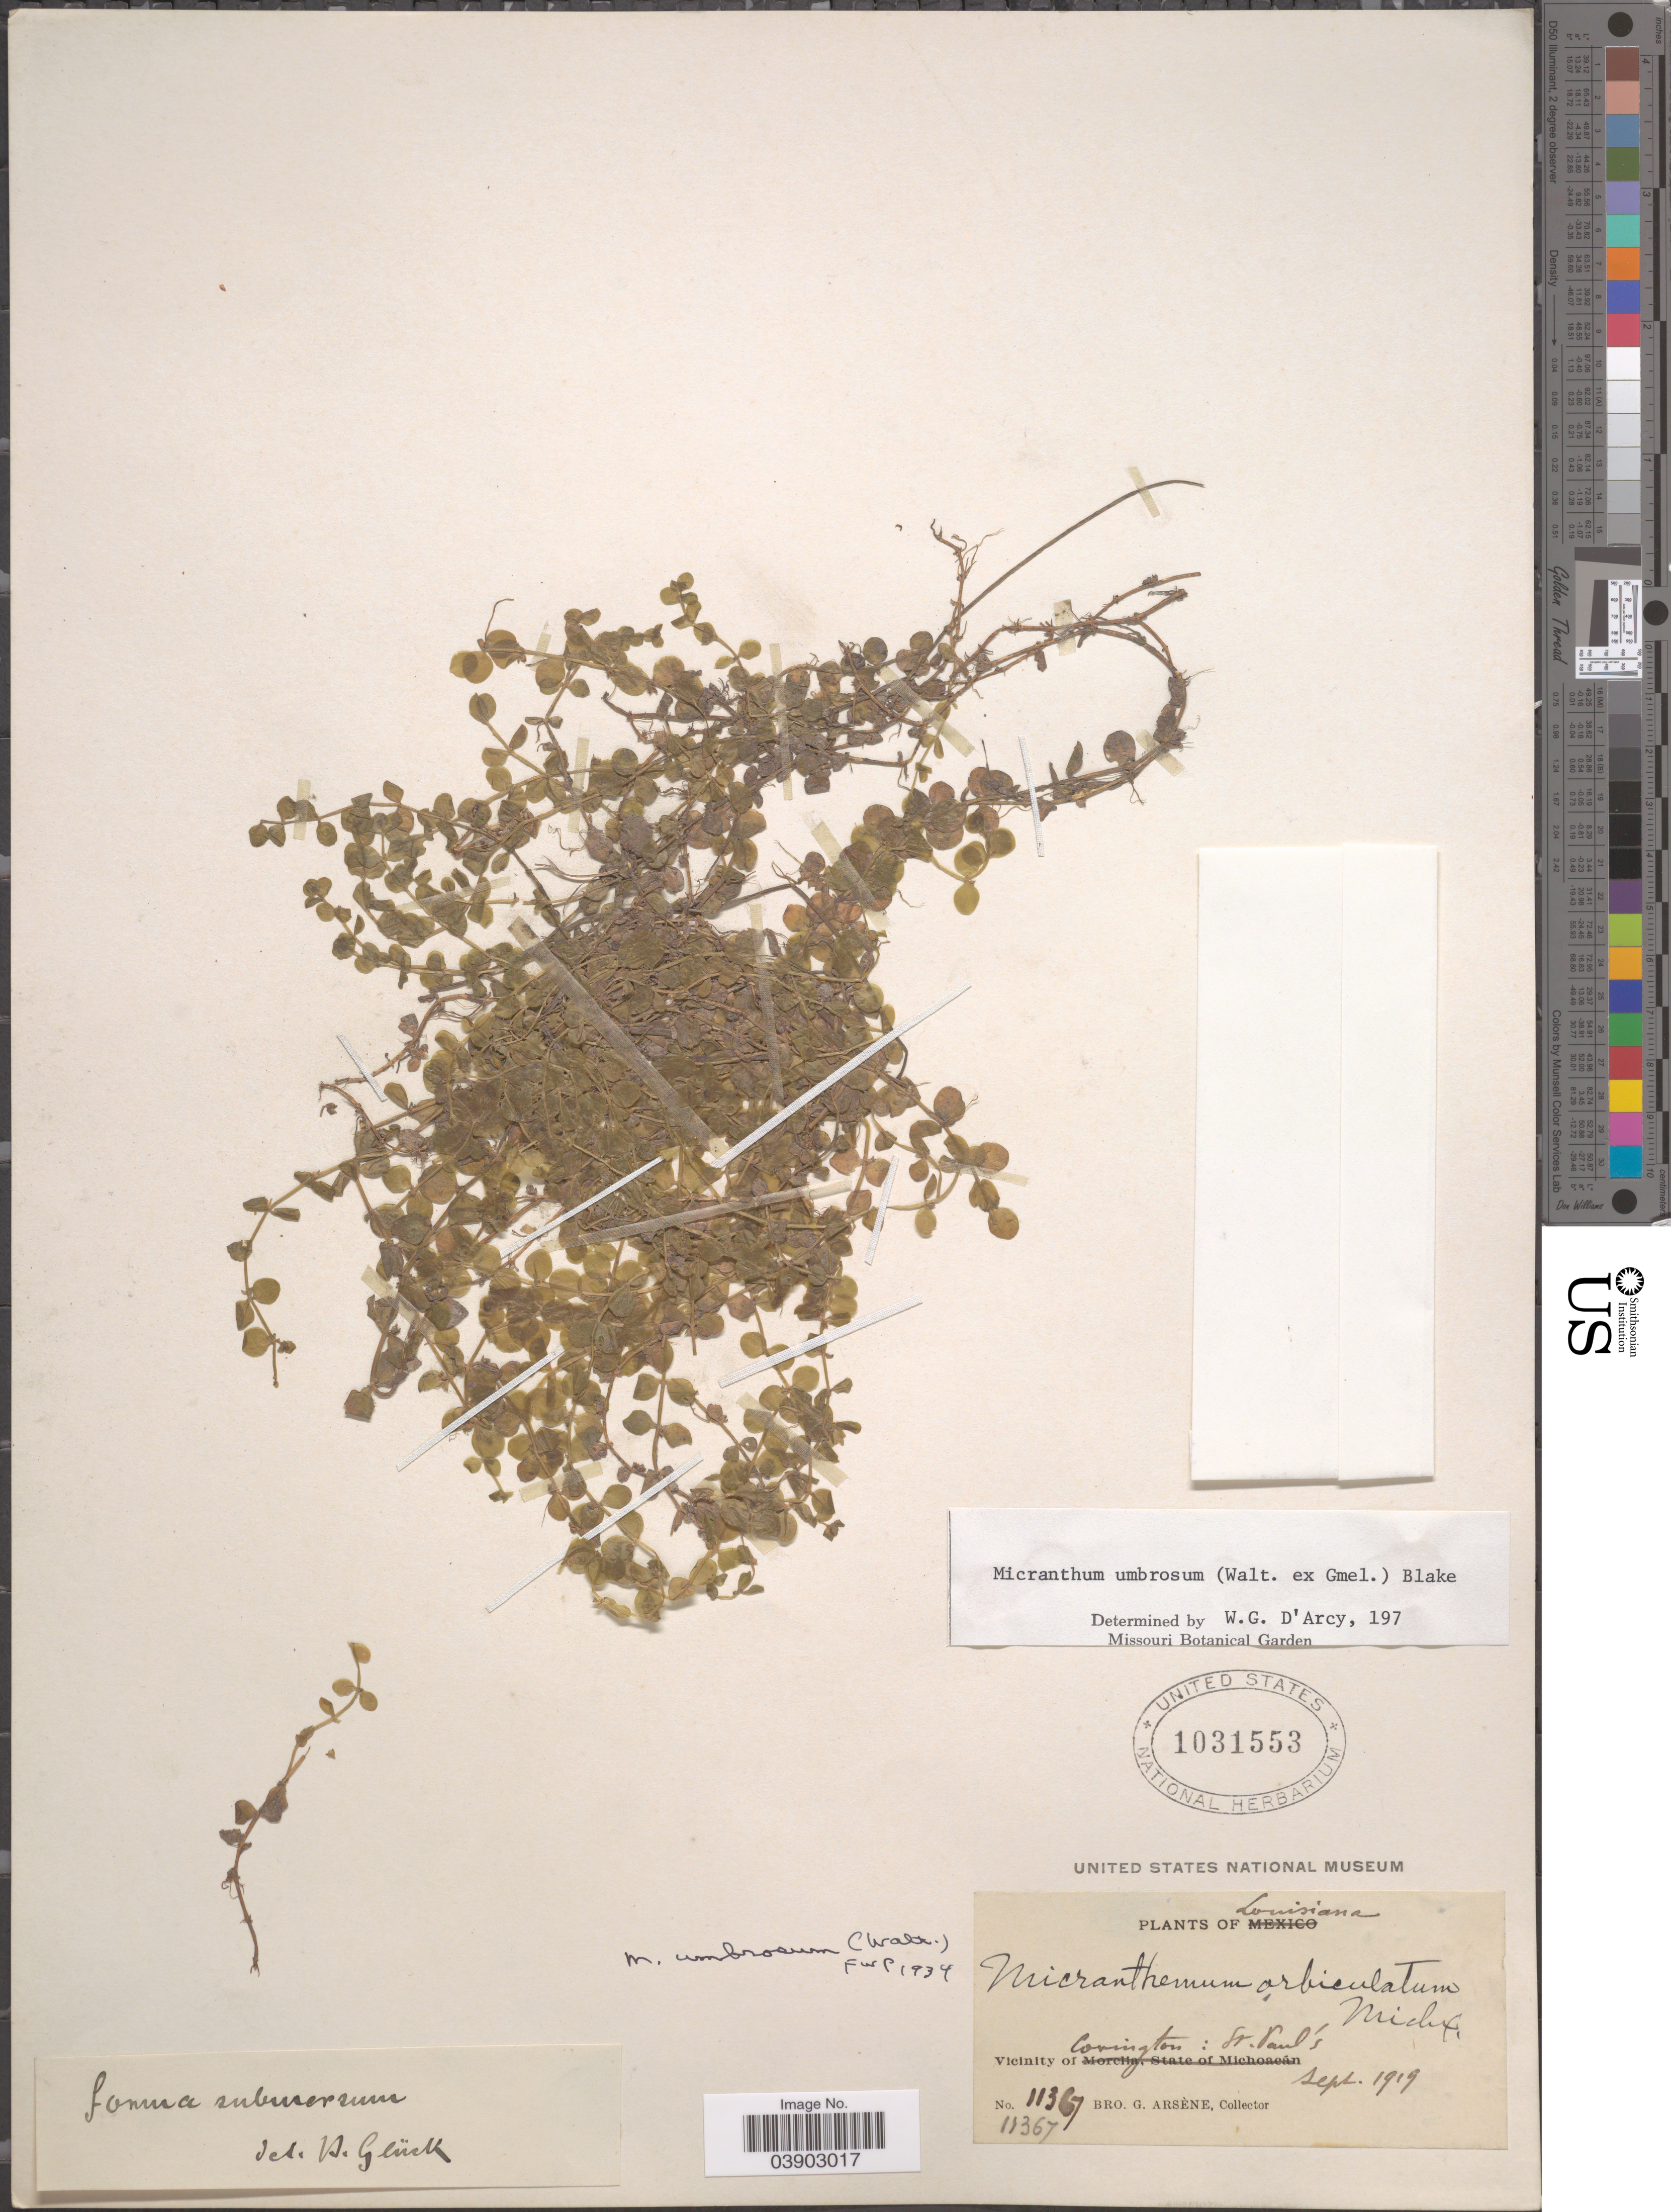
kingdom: Plantae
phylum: Tracheophyta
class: Magnoliopsida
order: Lamiales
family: Linderniaceae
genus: Micranthemum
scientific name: Micranthemum umbrosum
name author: (J.F. Gmel.) S.F. Blake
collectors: Bro. G. Arsène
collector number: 11367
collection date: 1919-09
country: United States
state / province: Louisiana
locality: Vicinity of Covington: St. Paul's.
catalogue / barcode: US 1031553